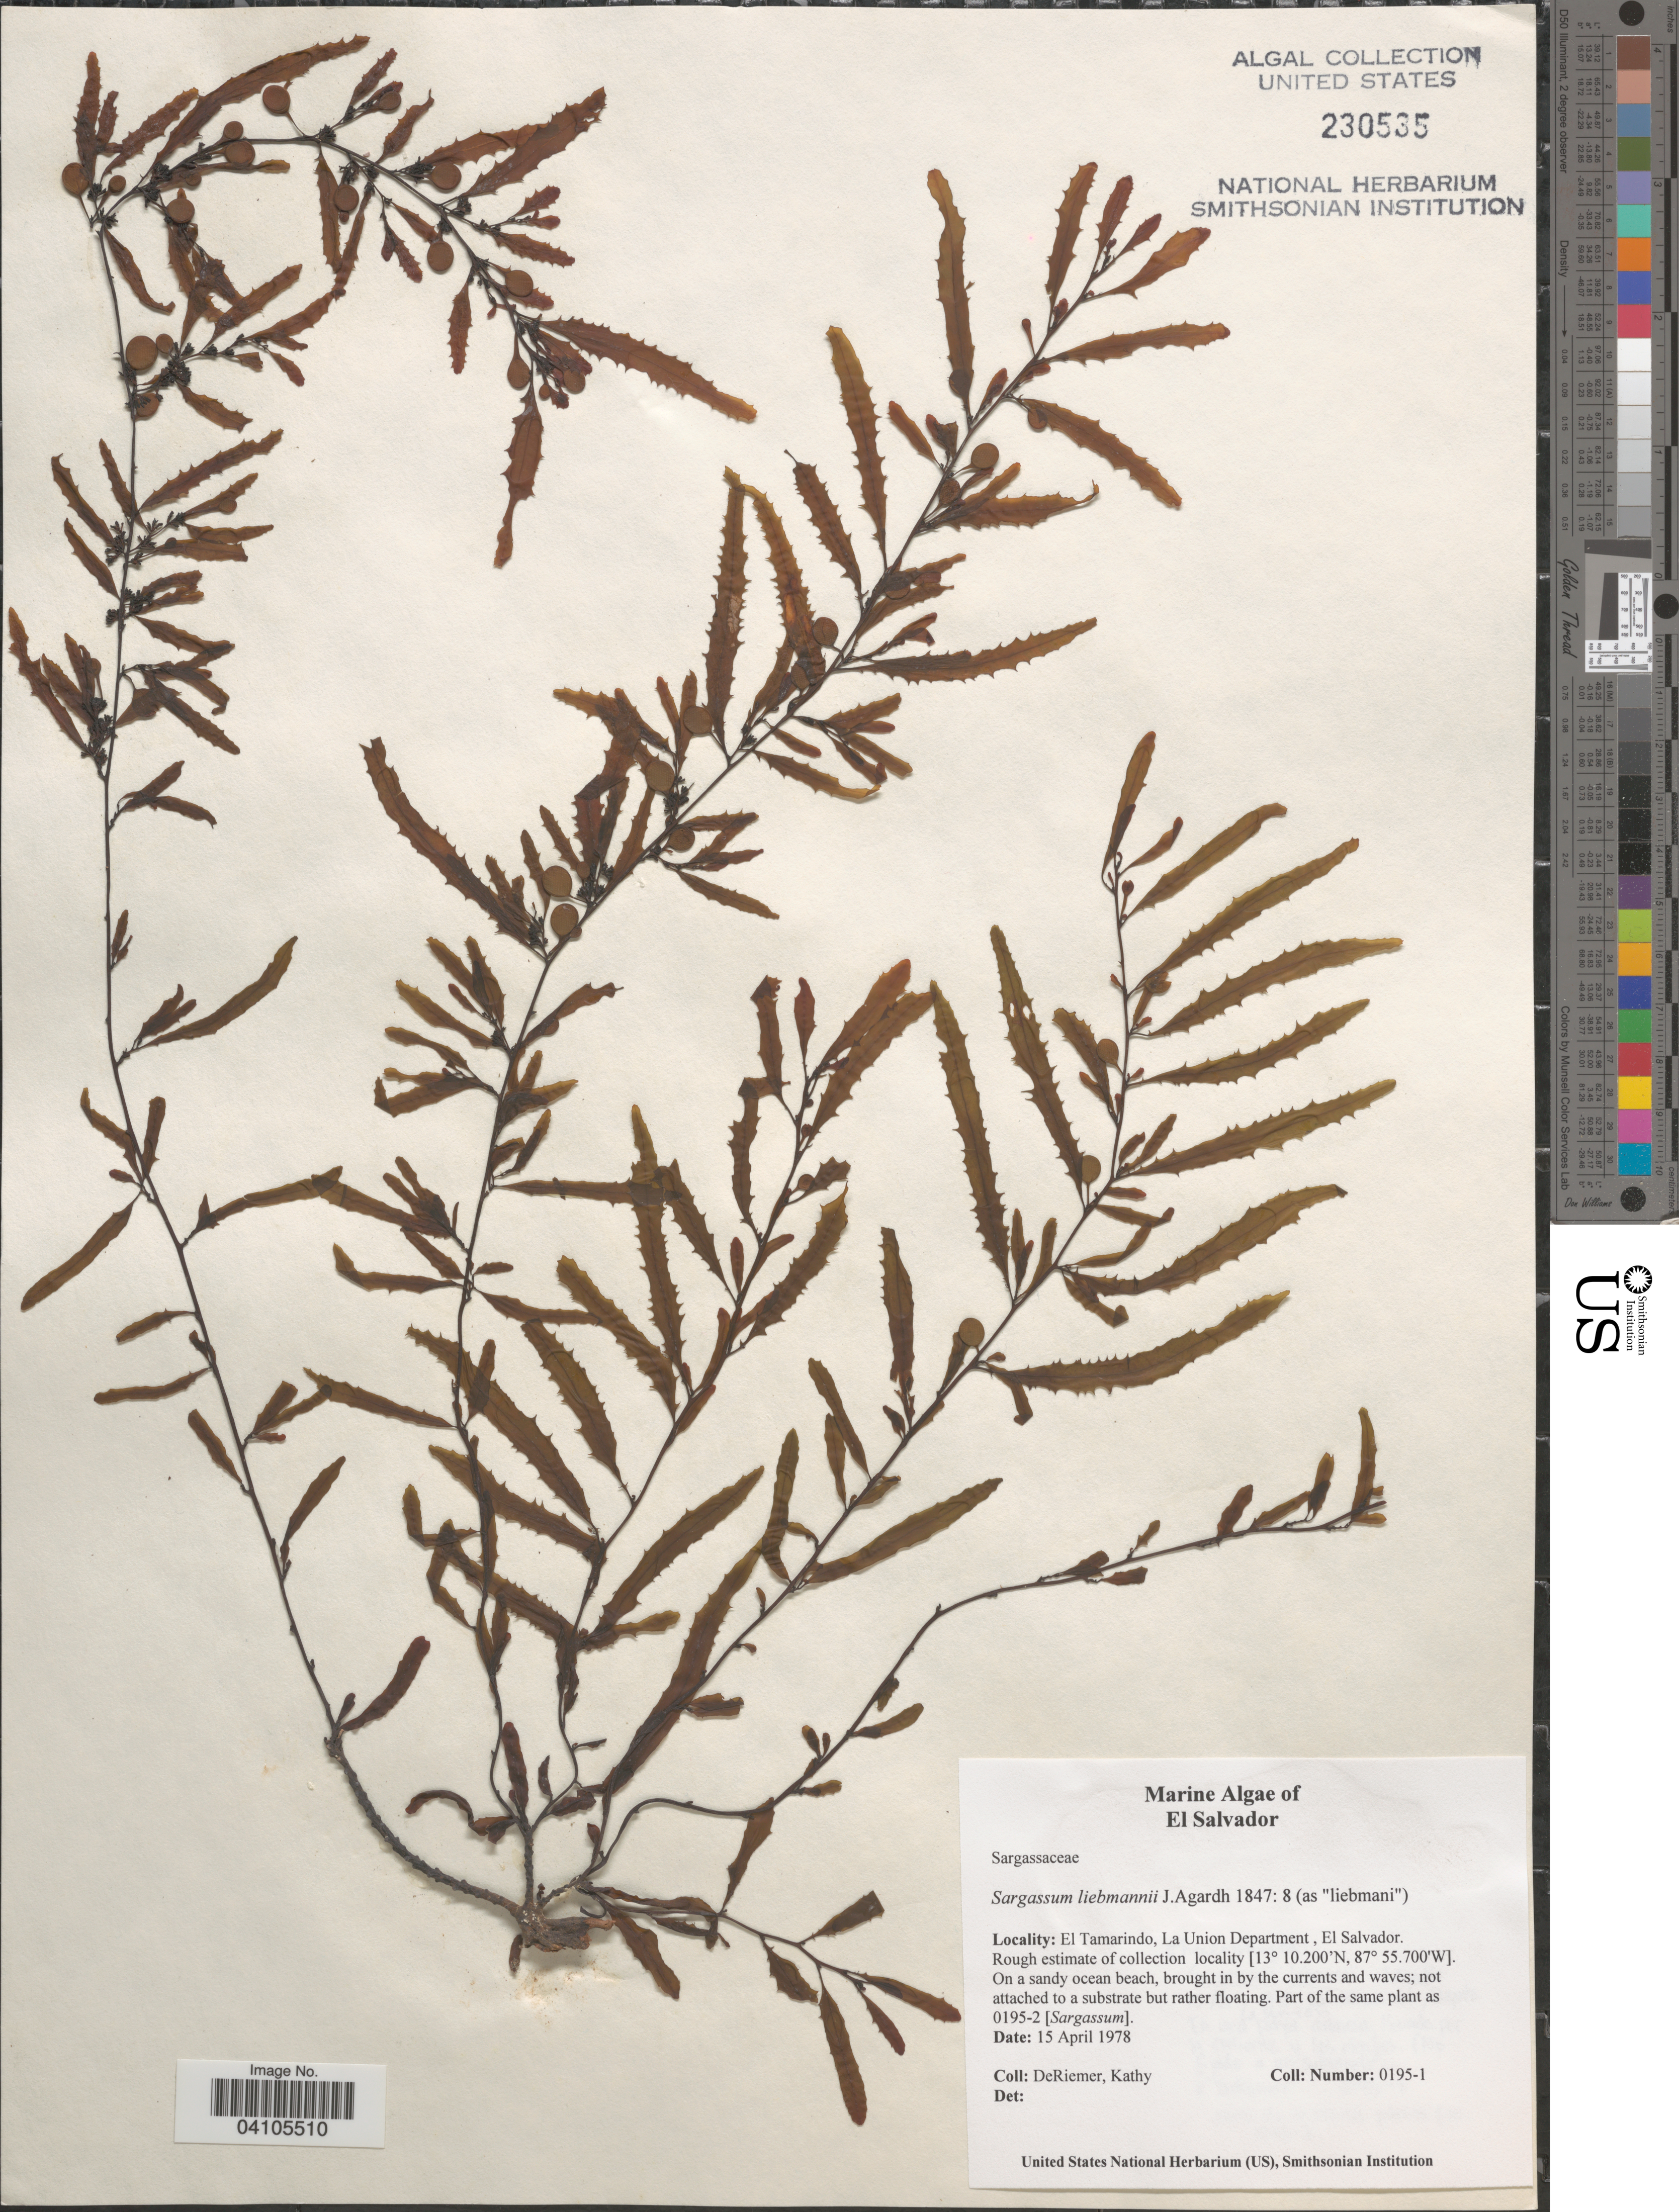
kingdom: Chromista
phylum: Ochrophyta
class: Phaeophyceae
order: Fucales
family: Sargassaceae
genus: Sargassum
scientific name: Sargassum liebmannii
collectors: K. DeRiemer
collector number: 0195-1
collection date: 1978-04-15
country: El Salvador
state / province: La Union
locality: El Tamarindo, La Union Department. On a sandy ocean beach.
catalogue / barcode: US 230535